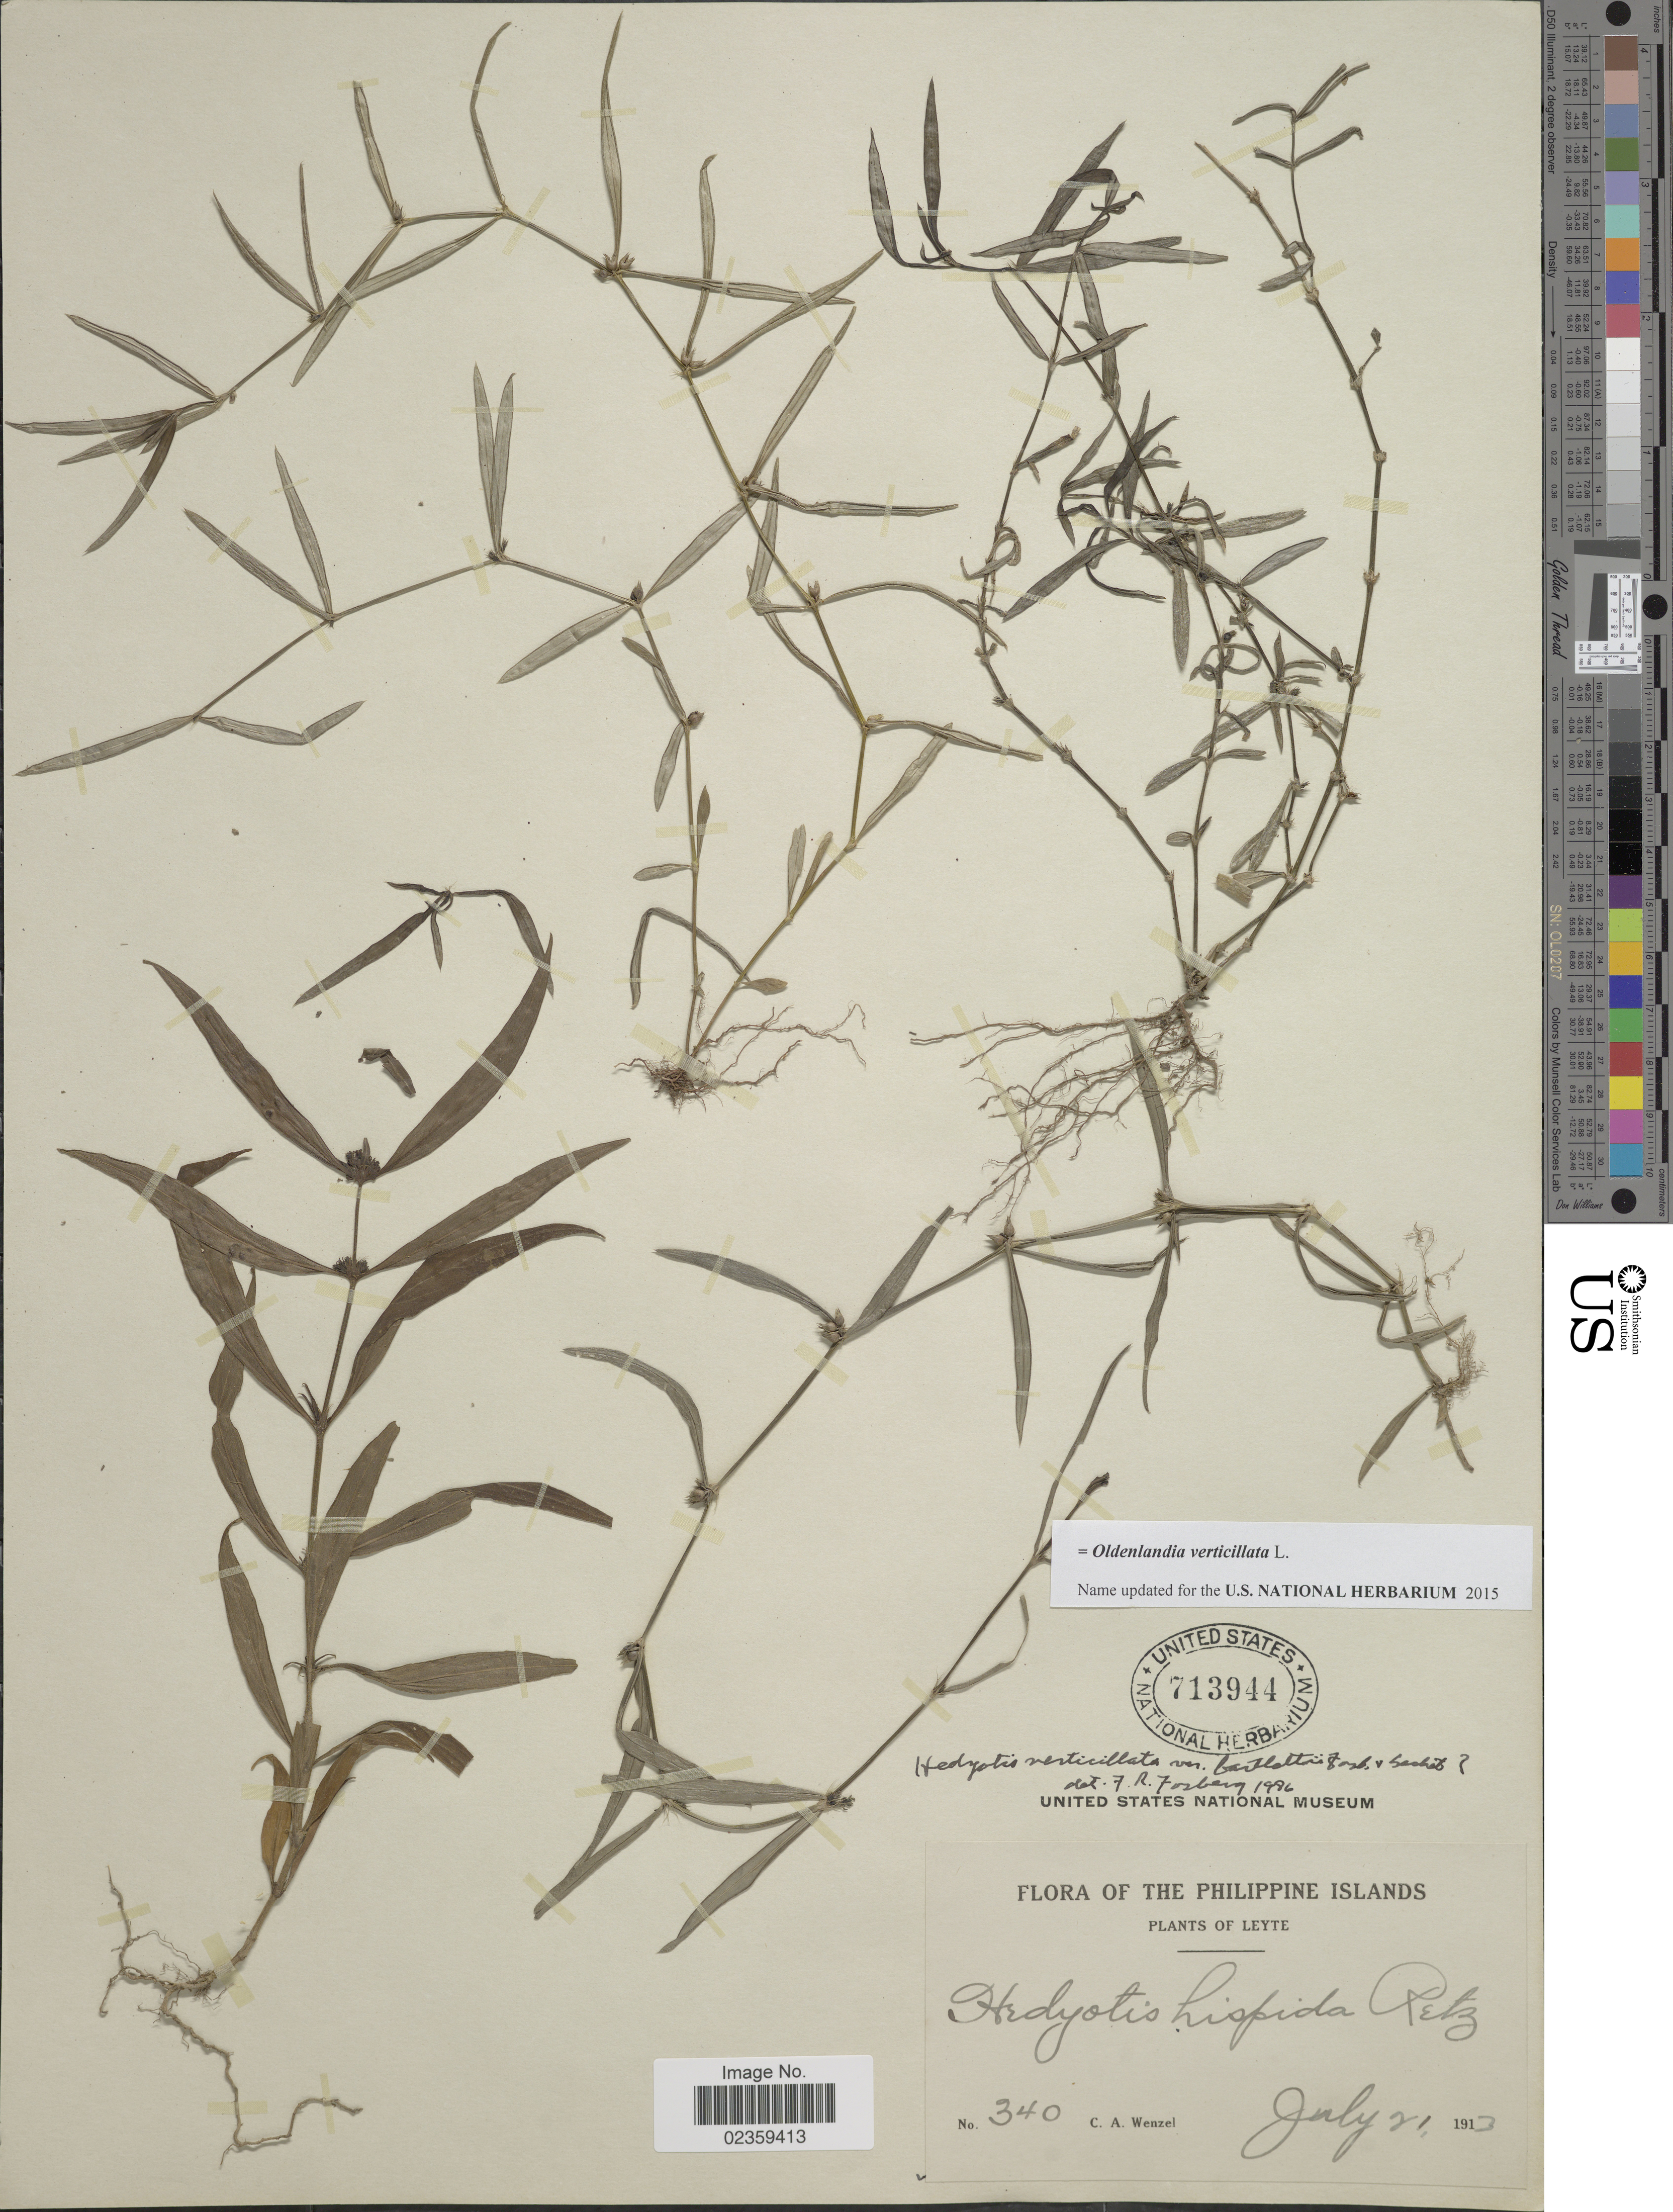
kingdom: Plantae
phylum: Tracheophyta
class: Magnoliopsida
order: Gentianales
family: Rubiaceae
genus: Oldenlandia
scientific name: Oldenlandia verticillata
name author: L.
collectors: C. Wenzel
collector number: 340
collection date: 1913-07-21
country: Philippines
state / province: Eastern Visayas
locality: Leyte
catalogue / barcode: US 713944